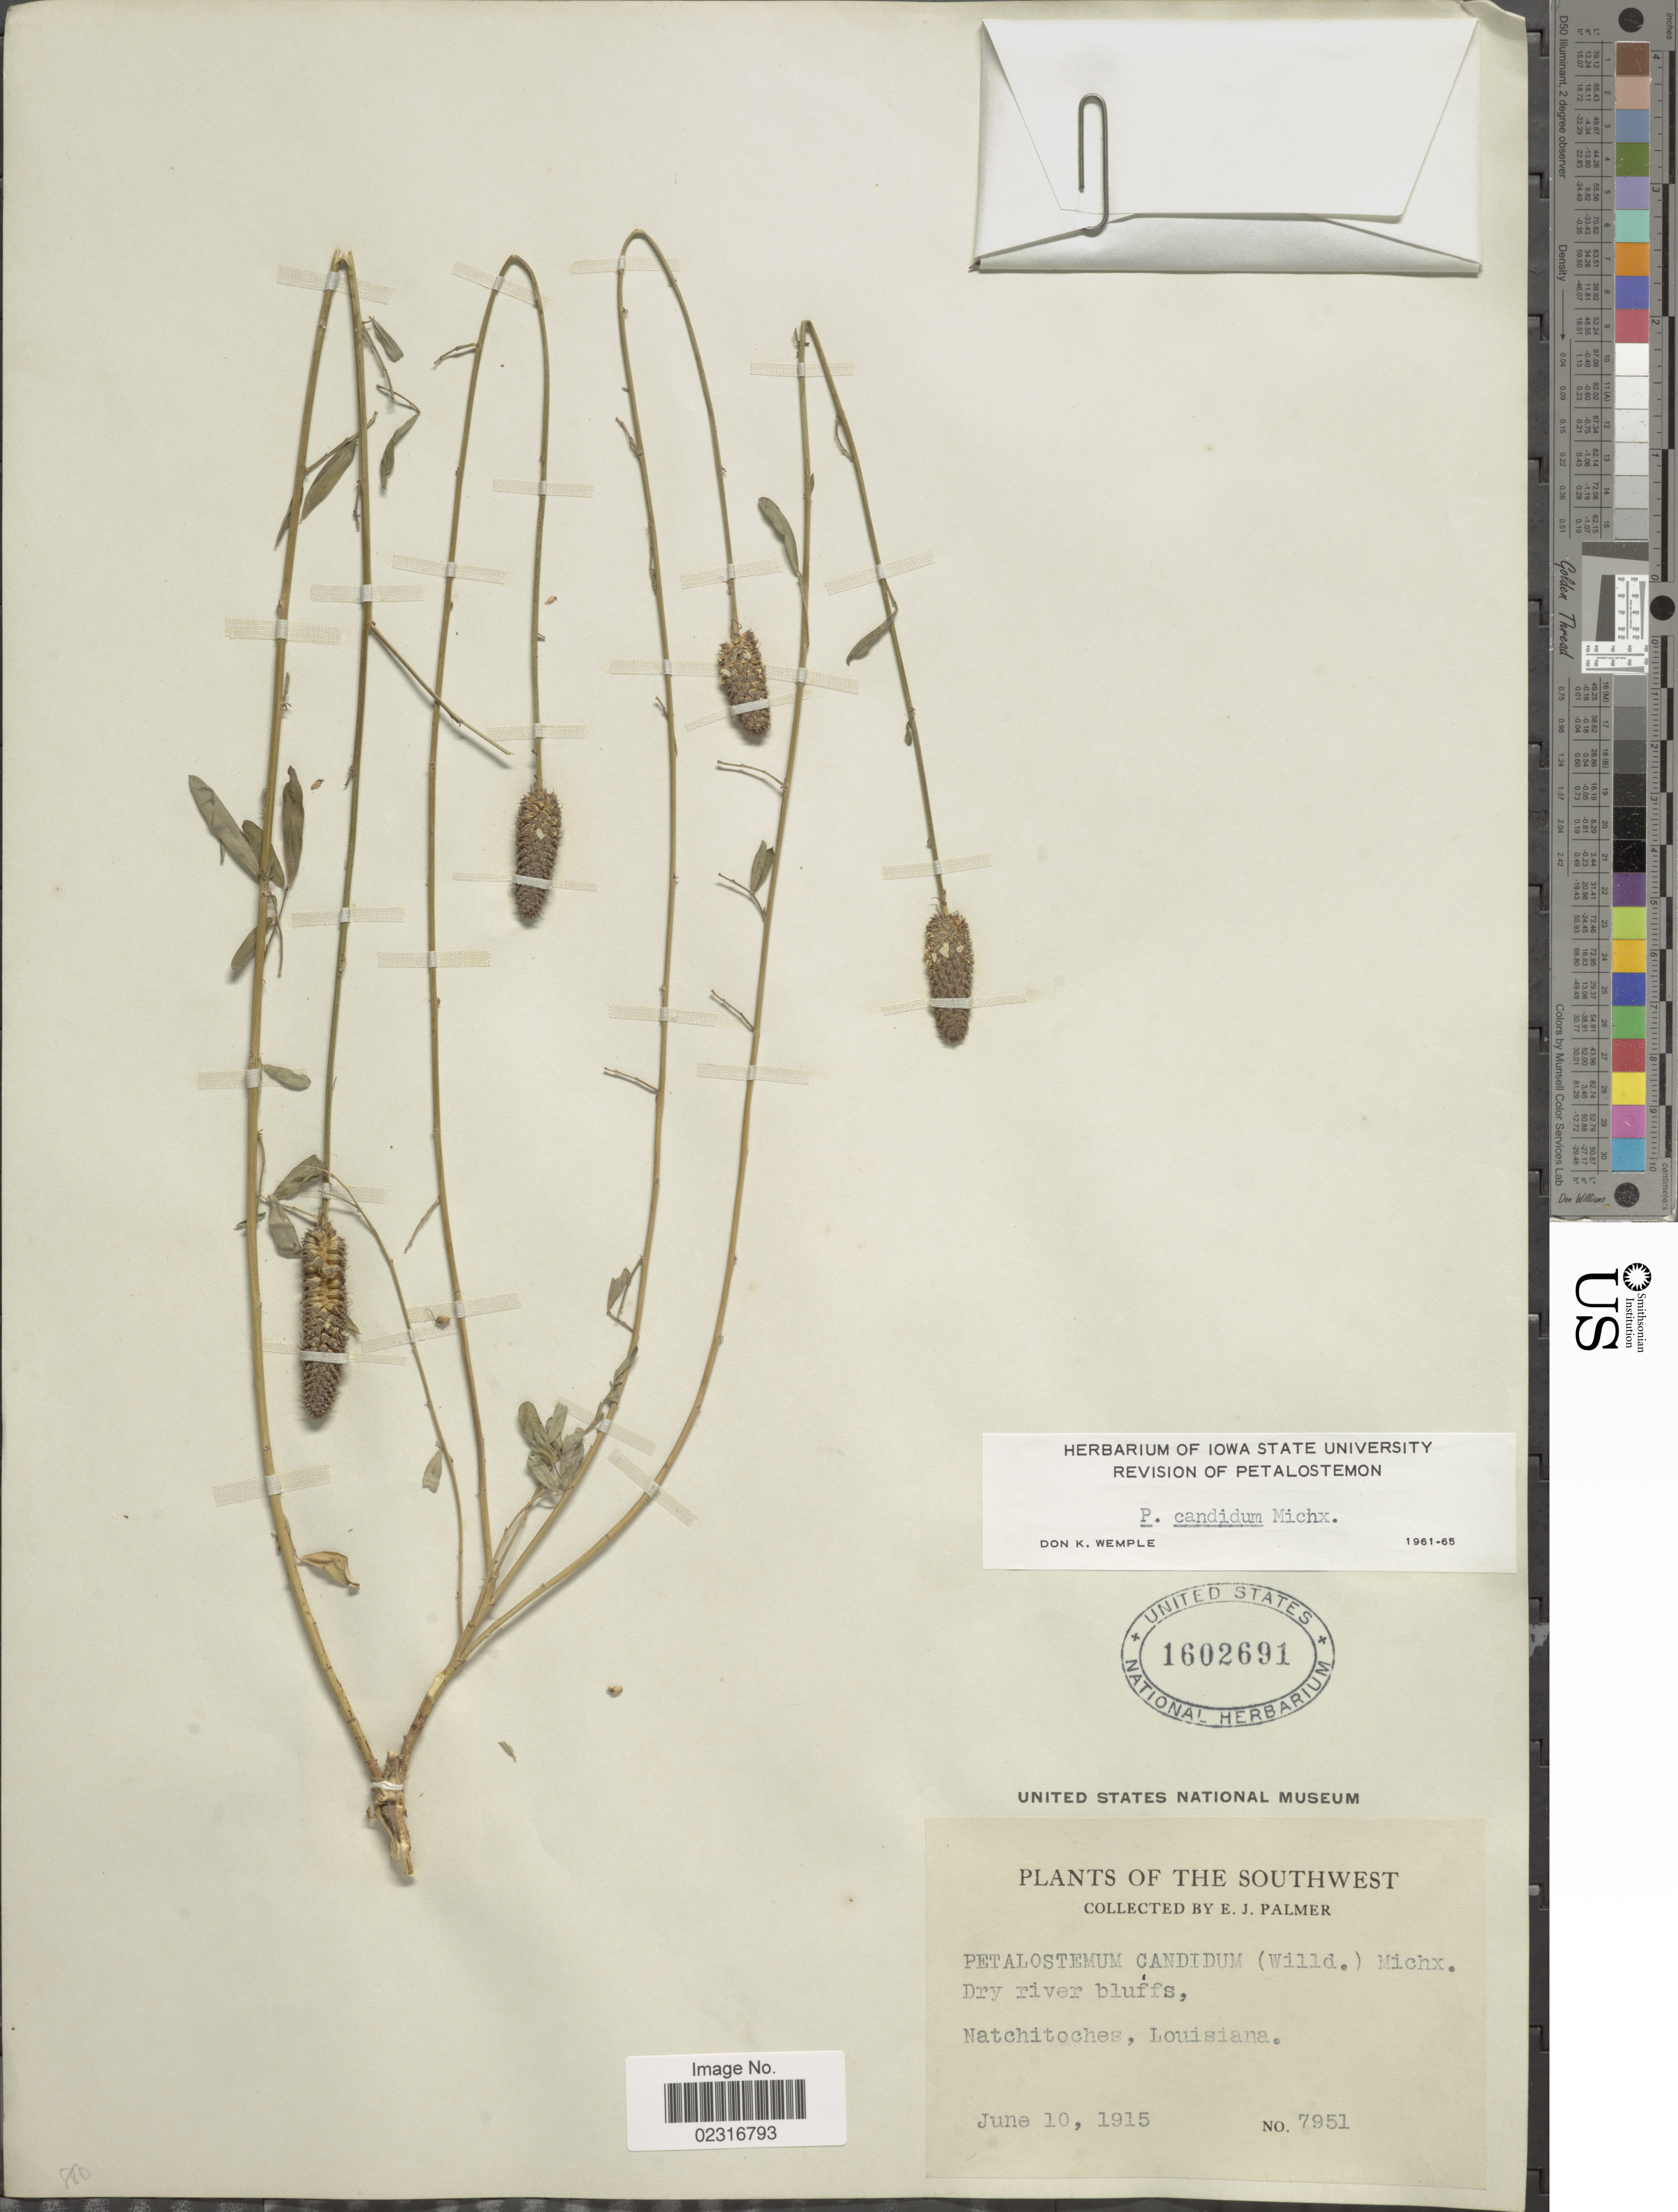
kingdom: Plantae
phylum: Tracheophyta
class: Magnoliopsida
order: Fabales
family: Fabaceae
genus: Dalea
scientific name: Dalea candida var. candida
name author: Michx. ex Willd.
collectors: E. J. Palmer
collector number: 7951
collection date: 1915-06-10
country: United States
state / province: Louisiana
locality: The southwest. Natchitoches.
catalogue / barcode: US 1602691